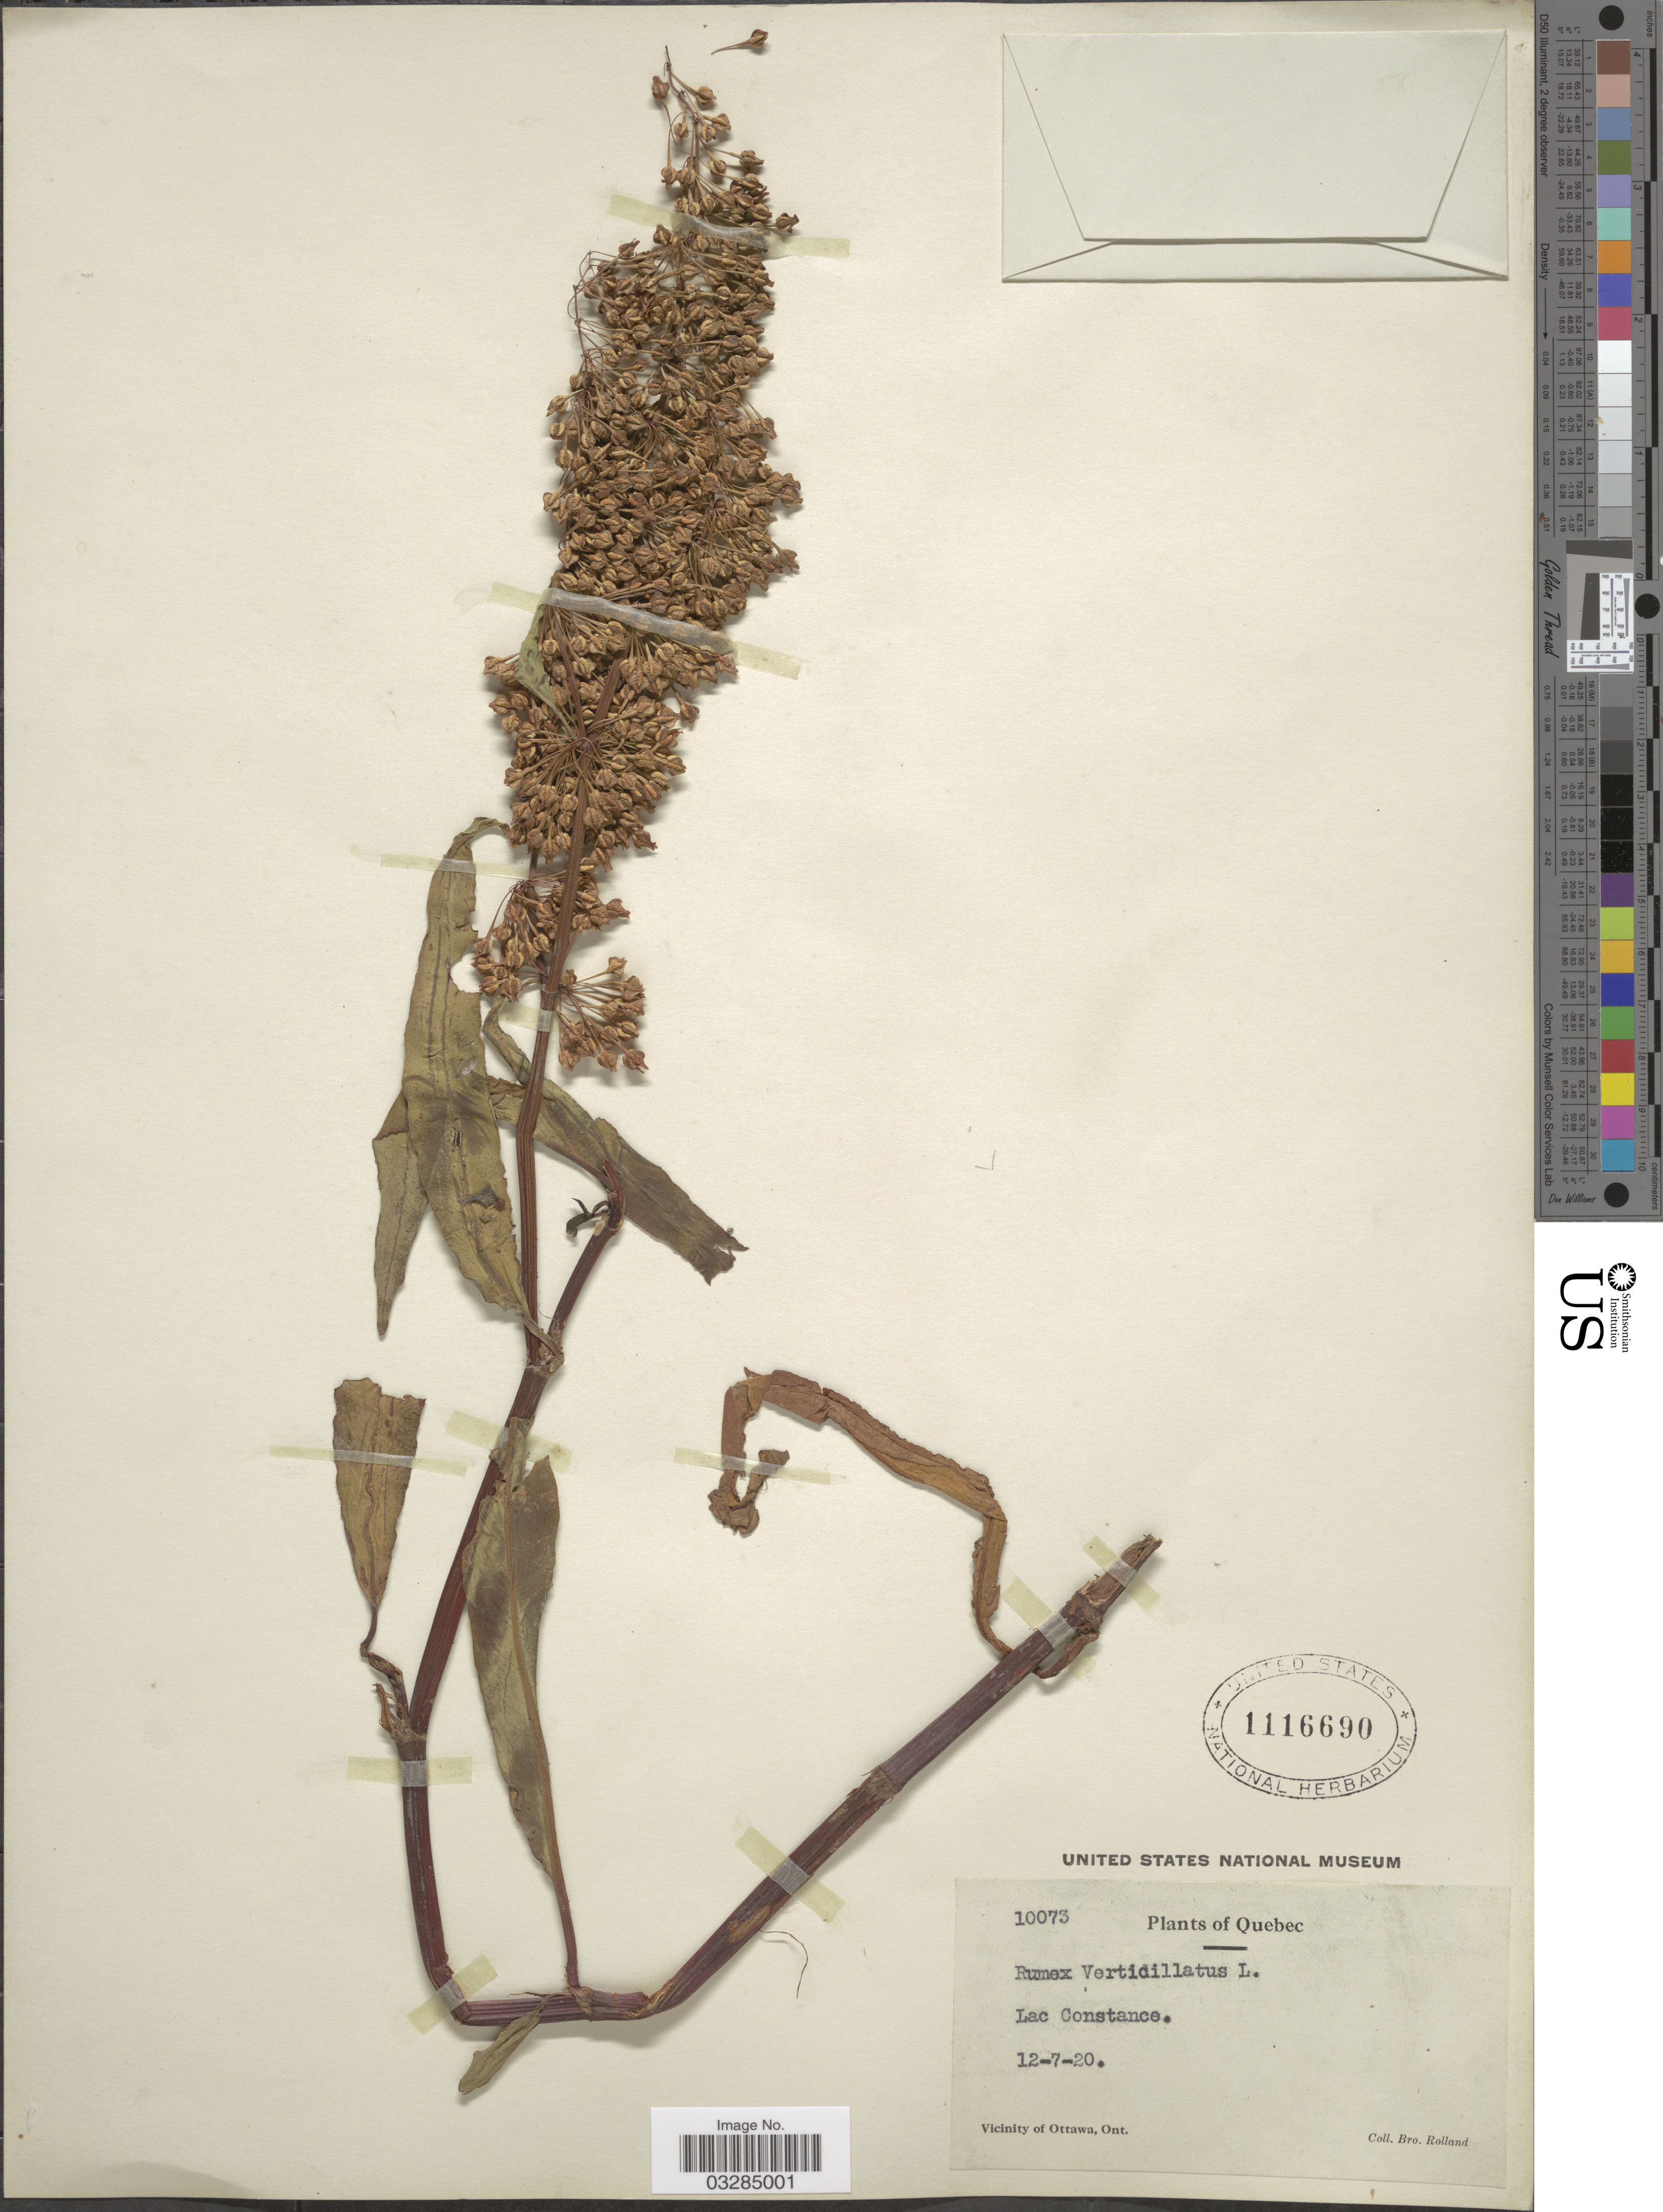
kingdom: Plantae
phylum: Tracheophyta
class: Magnoliopsida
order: Caryophyllales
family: Polygonaceae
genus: Rumex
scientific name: Rumex verticillatus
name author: L.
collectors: B. Rolland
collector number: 10073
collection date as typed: Transcribed d/m/y: 12/7/20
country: Canada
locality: Quebec. Lac Constance. Vicinity of Ottawa, Ont.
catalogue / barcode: US 1116690